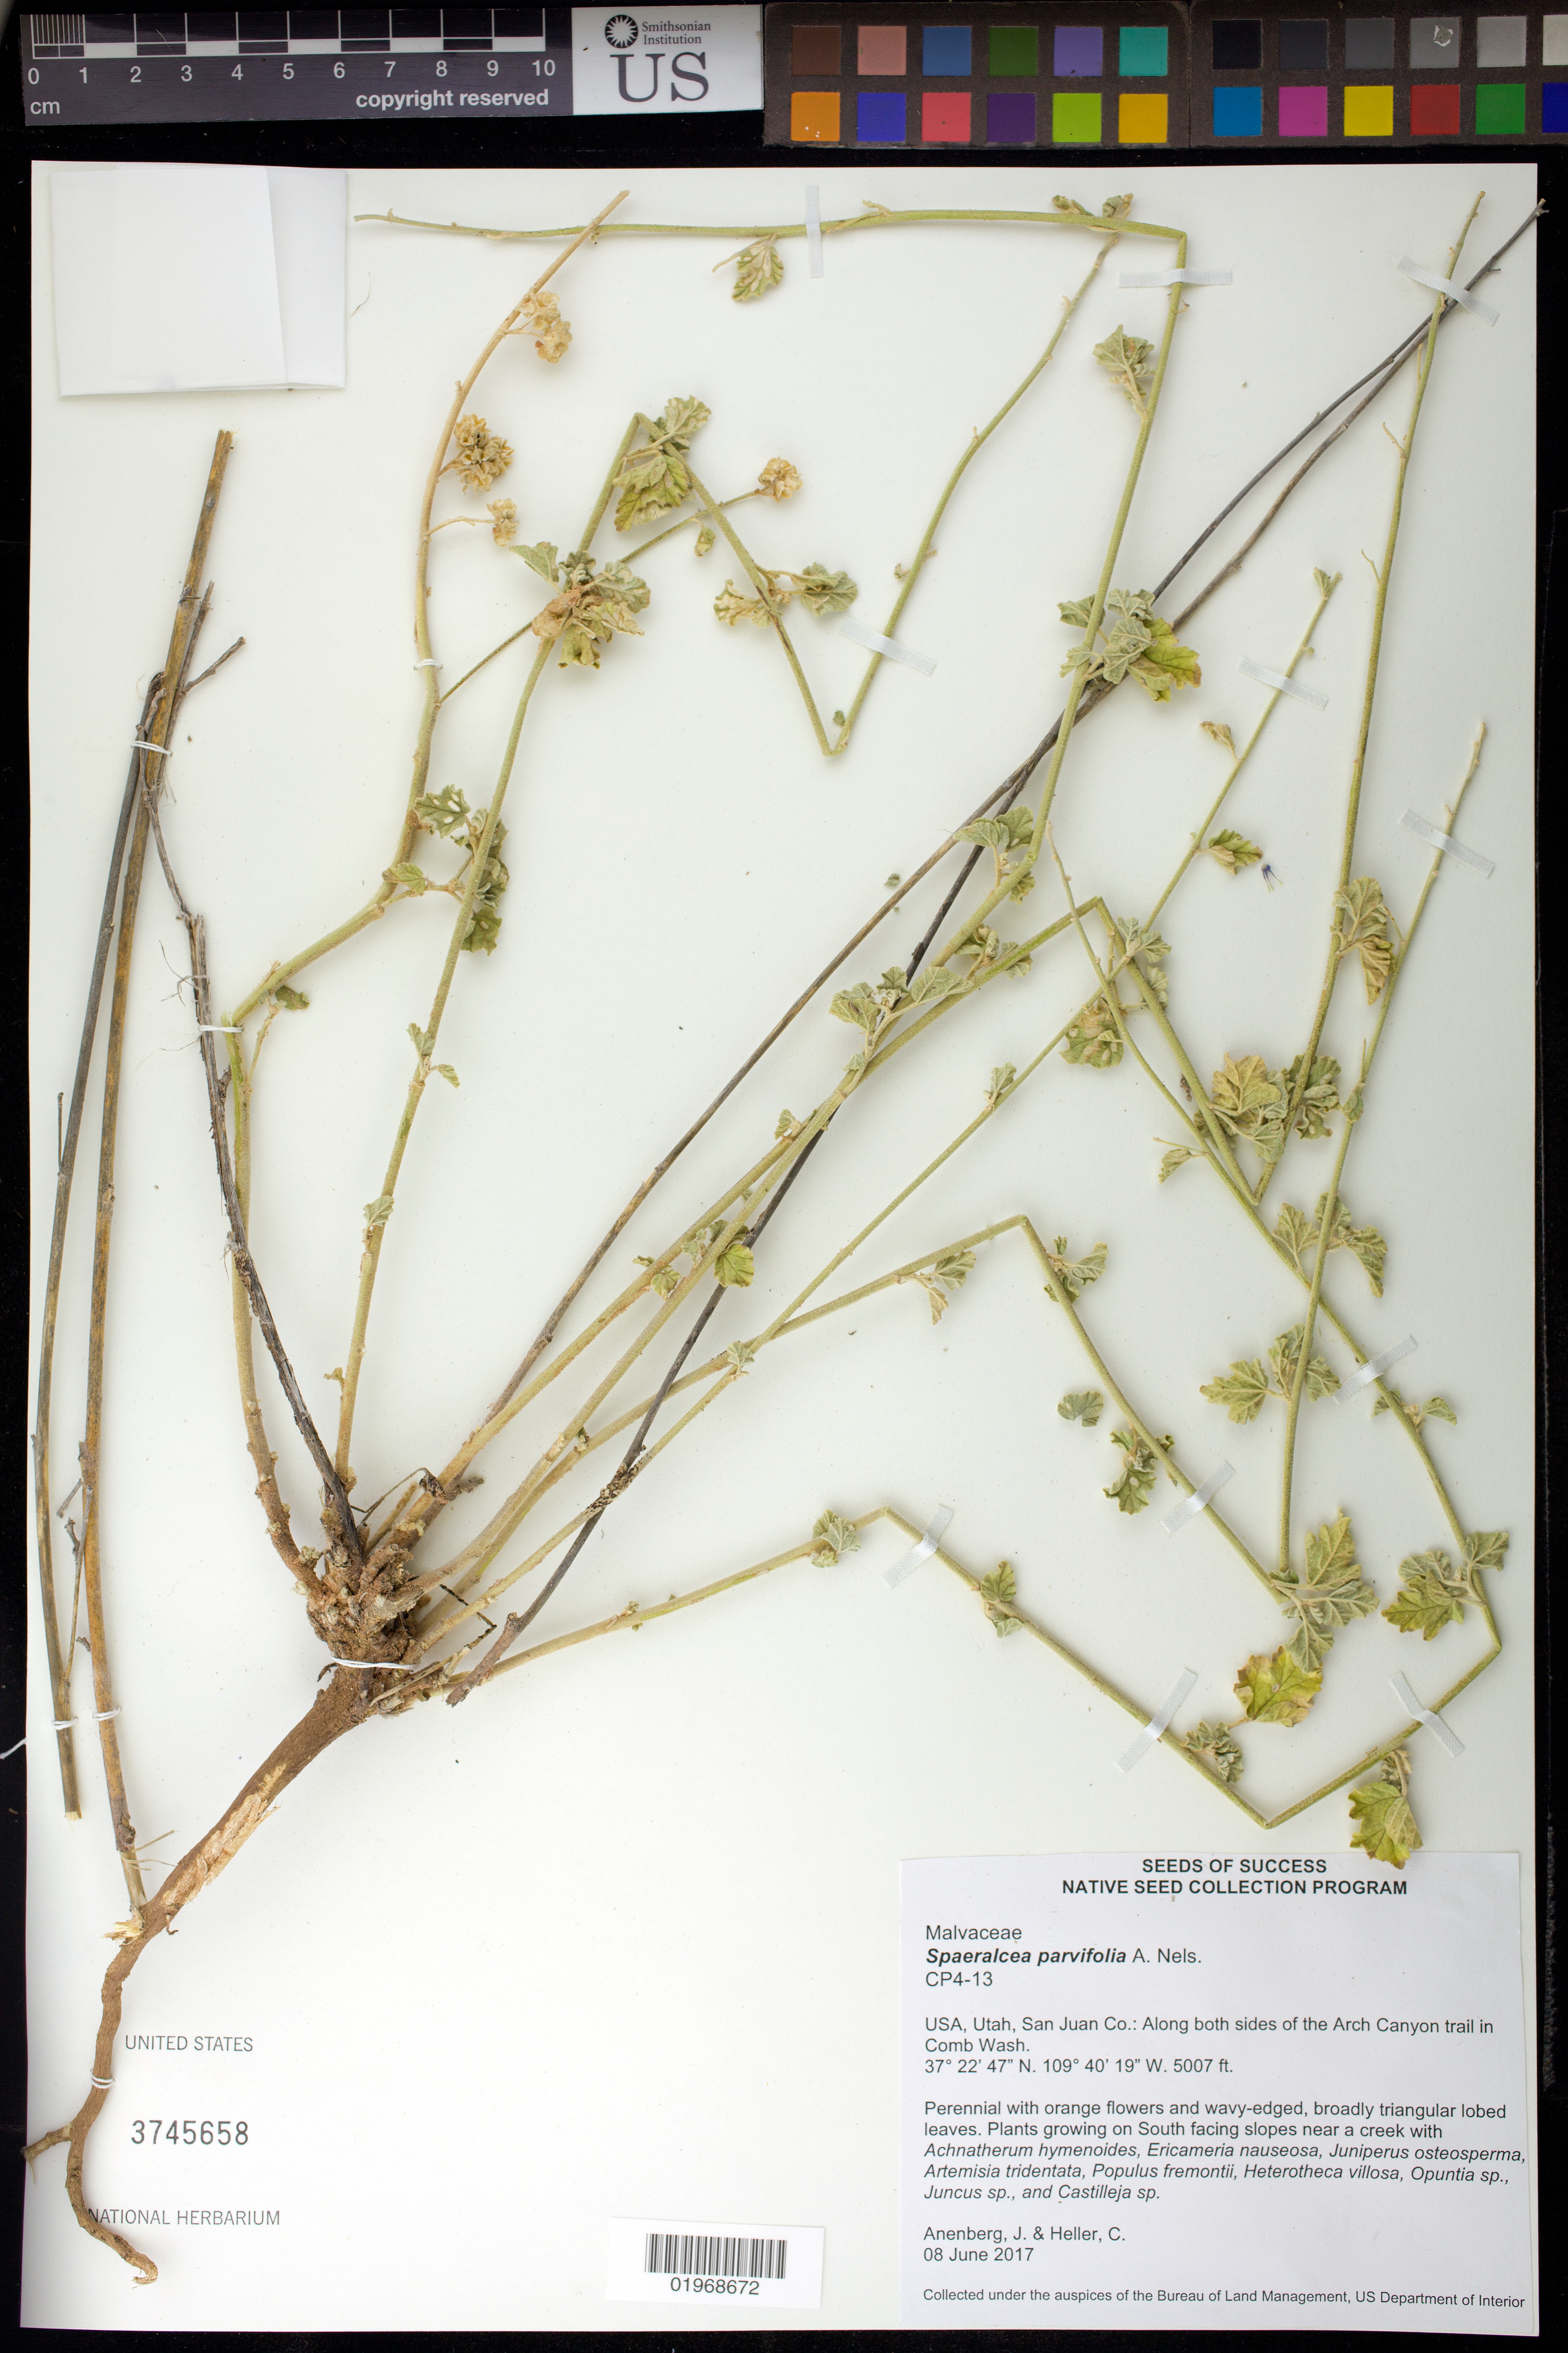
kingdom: Plantae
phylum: Tracheophyta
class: Magnoliopsida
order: Malvales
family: Malvaceae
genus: Sphaeralcea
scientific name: Sphaeralcea parvifolia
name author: A. Nelson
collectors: J. Anenberg & C. Heller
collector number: CP4-13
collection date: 2017-06-08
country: United States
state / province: Utah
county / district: San Juan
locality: Arch Canyon, Arch Canyon trail in Comb Wash.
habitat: Riparian canyon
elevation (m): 1526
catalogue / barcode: US 3745658